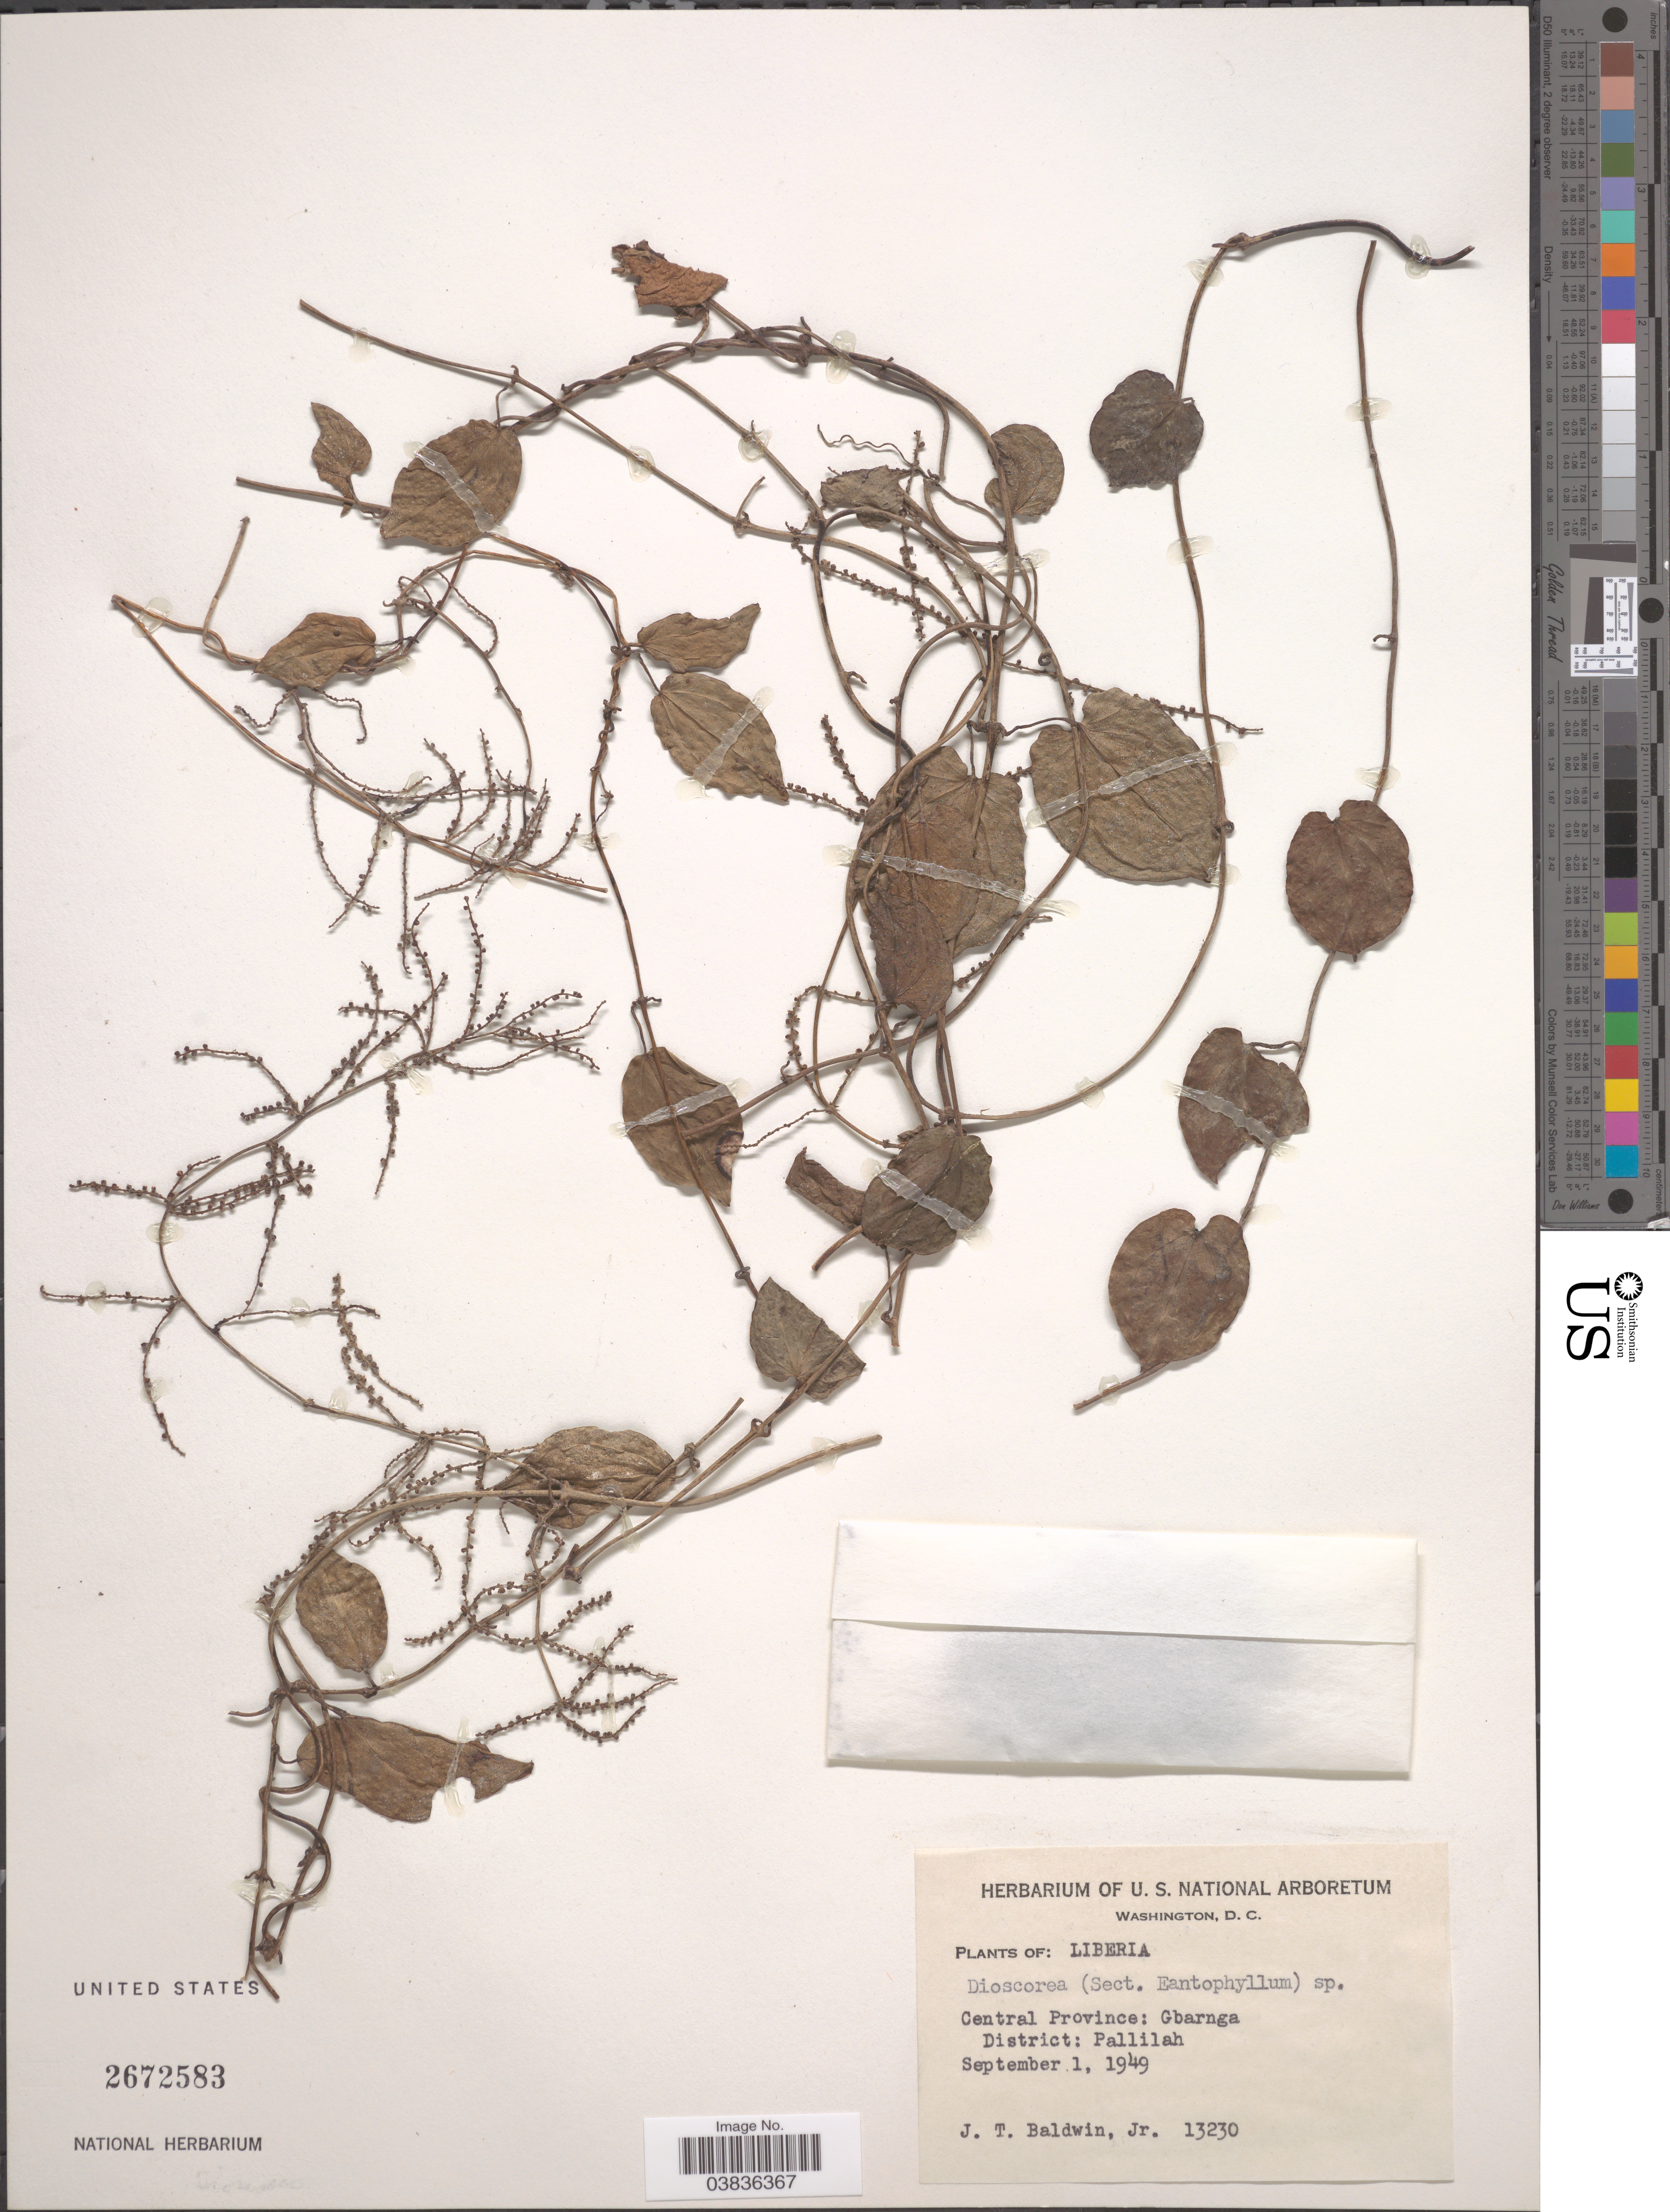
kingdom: Plantae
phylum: Tracheophyta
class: Liliopsida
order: Dioscoreales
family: Dioscoreaceae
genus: Dioscorea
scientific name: Dioscorea sp.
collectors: J. T. Baldwin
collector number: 13230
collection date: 1949-09-01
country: Liberia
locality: Central Province: Gbarnga. District: Pallilah.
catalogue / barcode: US 2672583